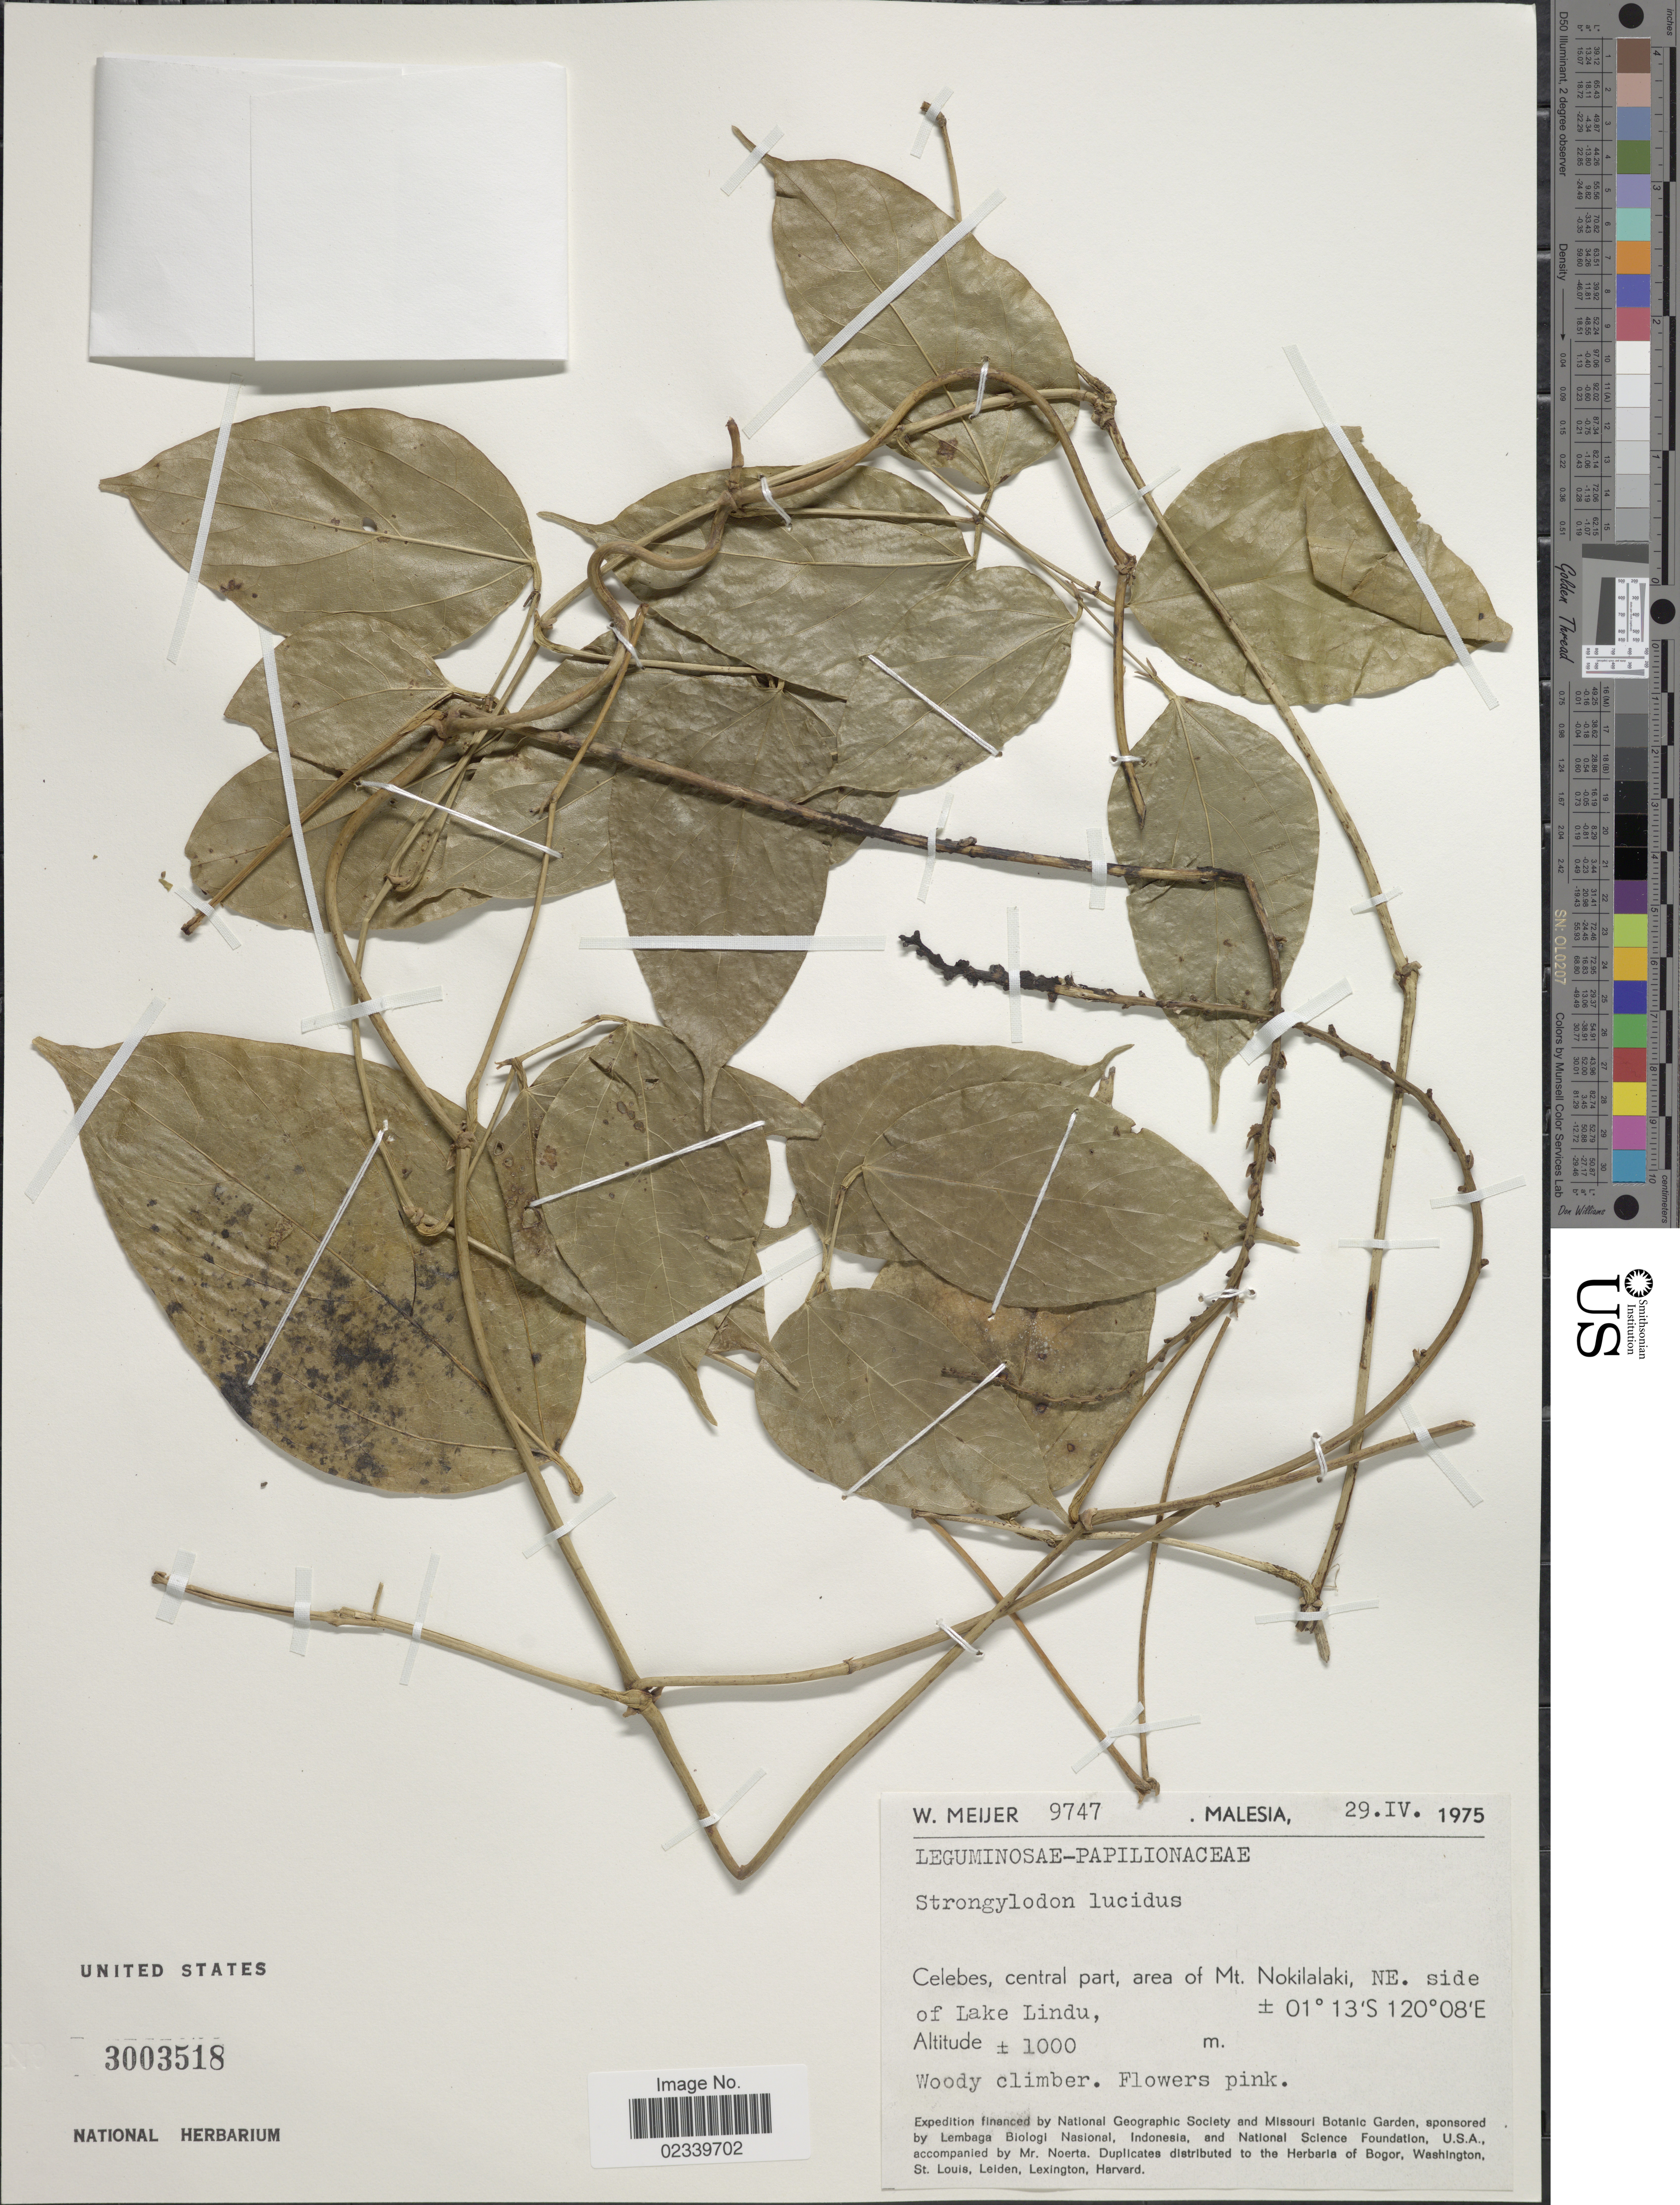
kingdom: Plantae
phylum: Tracheophyta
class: Magnoliopsida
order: Fabales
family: Fabaceae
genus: Strongylodon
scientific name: Strongylodon lucidus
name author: (G. Forst.) Seem.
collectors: W. Meijer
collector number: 9747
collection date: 1975-04-29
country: Malaysia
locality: Malesia. Celebes, central part, area of Mt. Nokilalaki, NE side of Lake Lindu.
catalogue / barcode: US 3003518